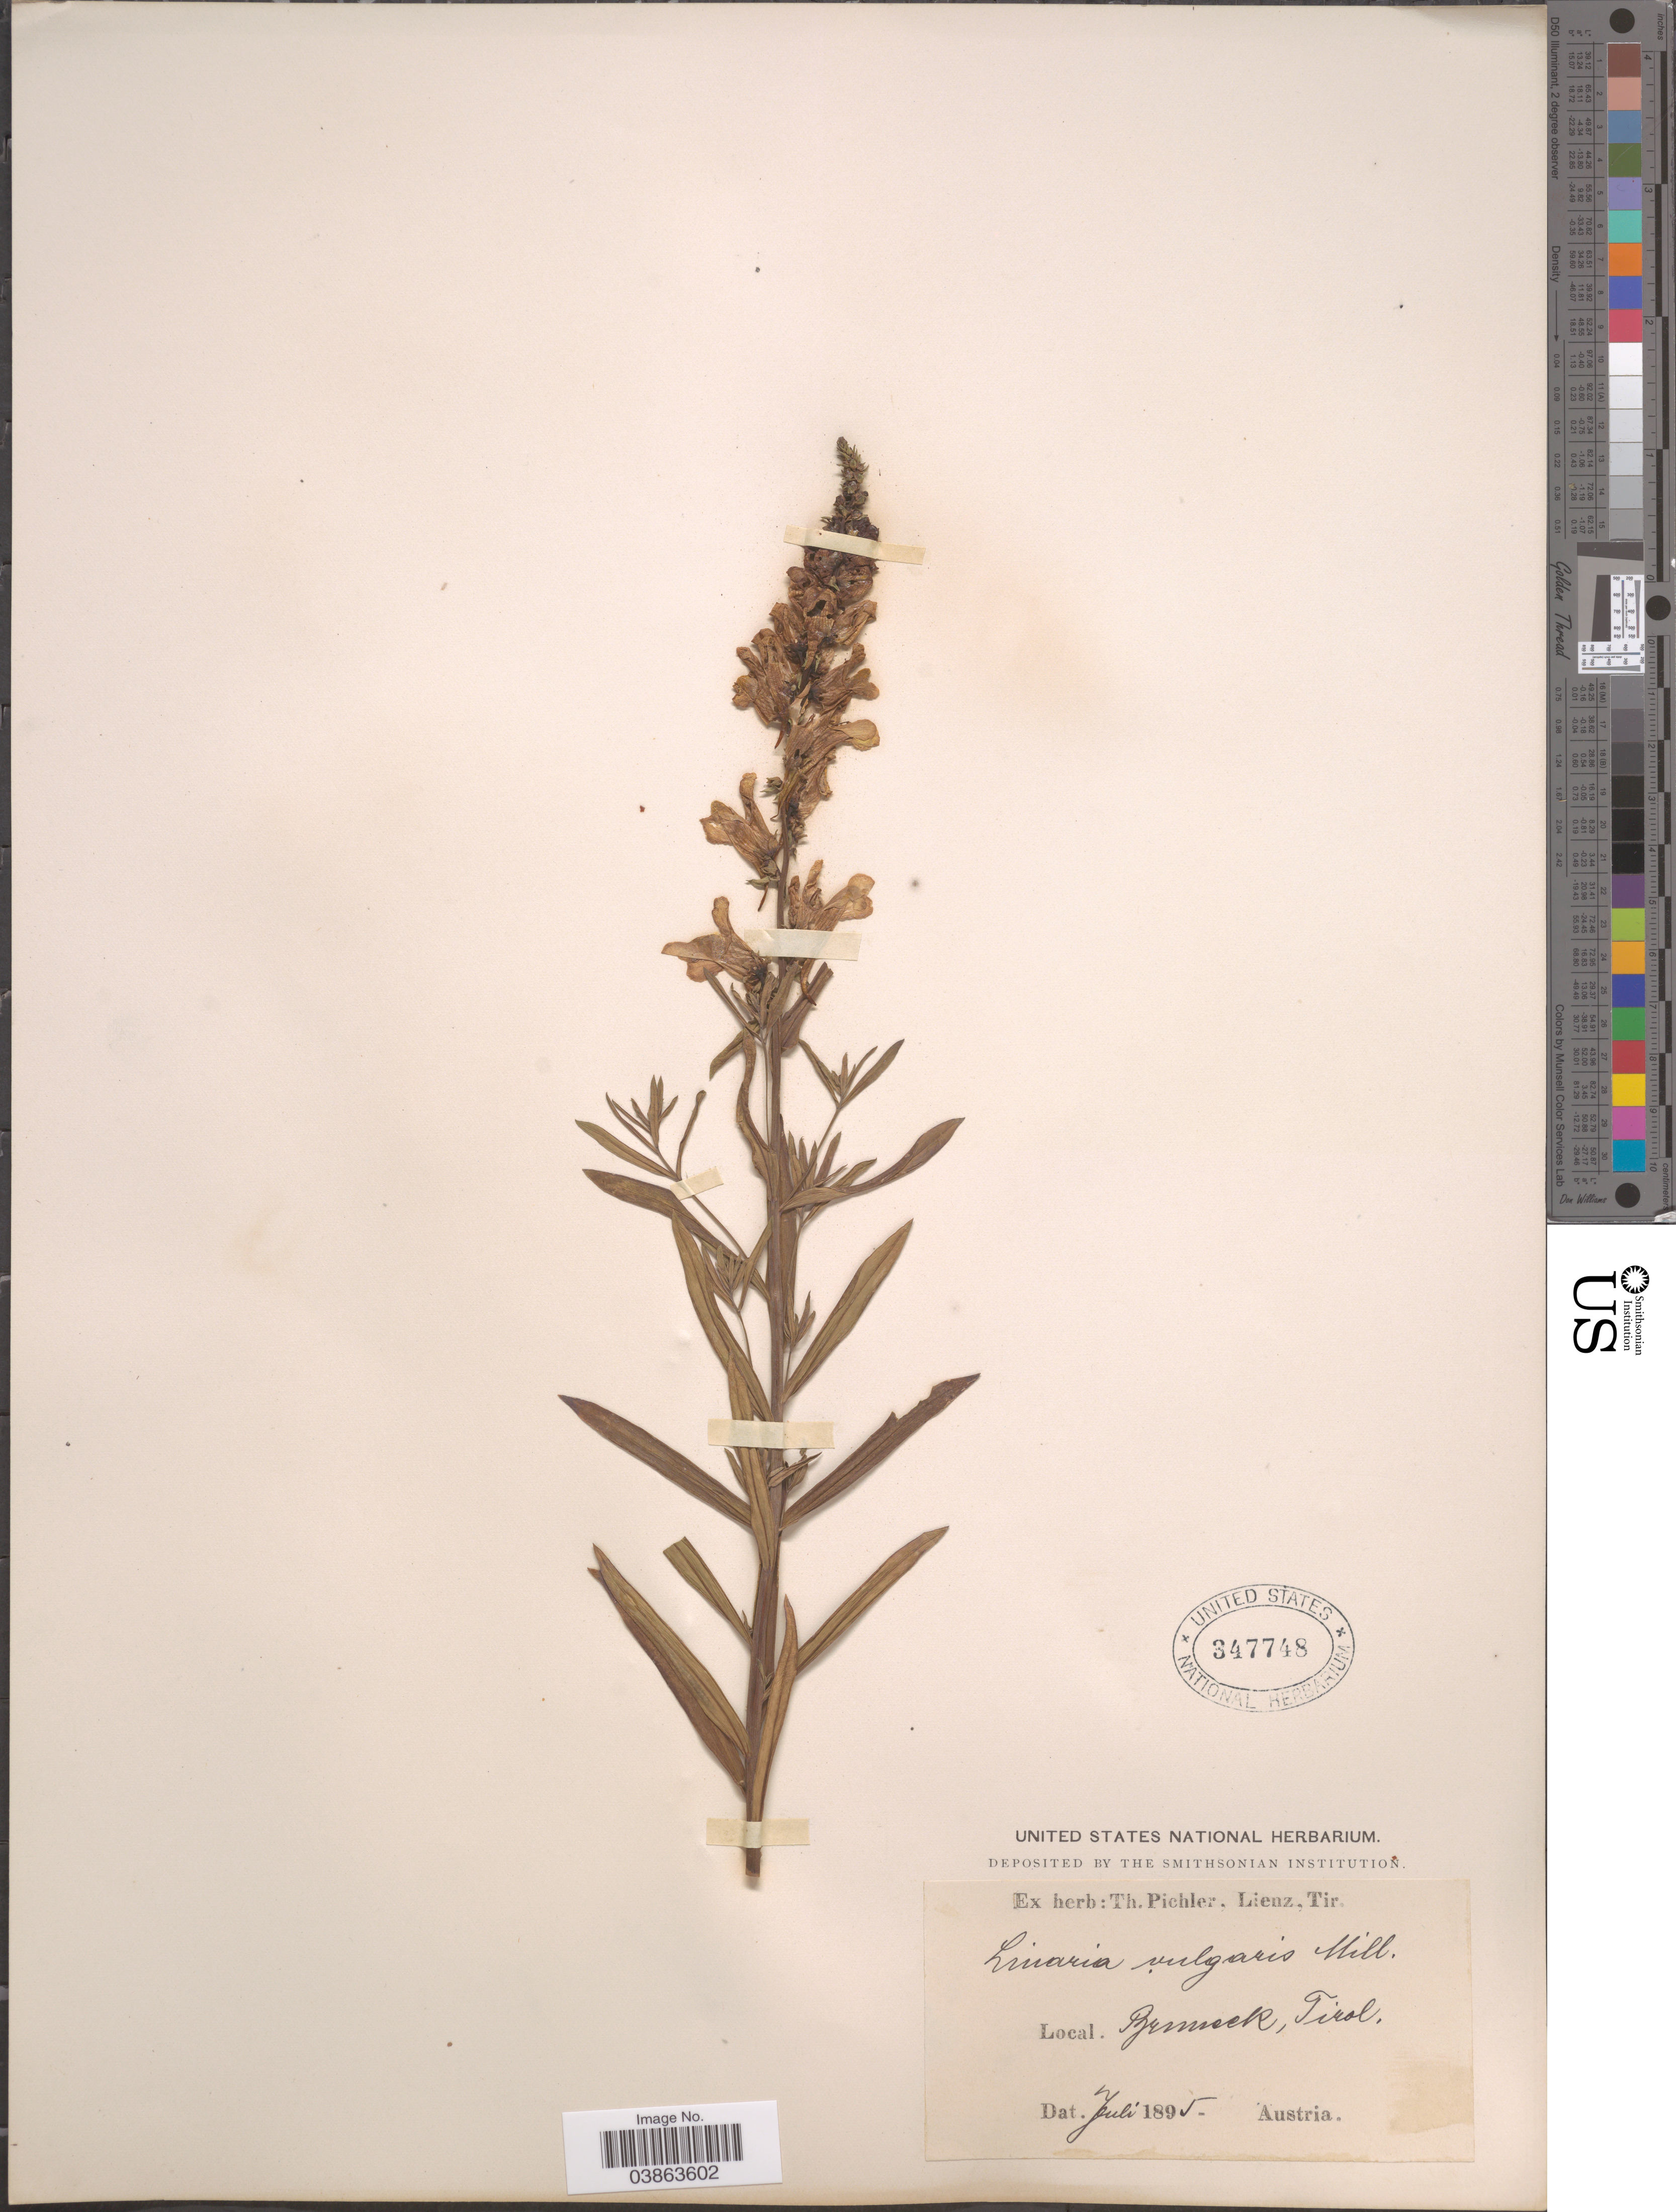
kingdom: Plantae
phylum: Tracheophyta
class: Magnoliopsida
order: Lamiales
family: Plantaginaceae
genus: Linaria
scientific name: Linaria vulgaris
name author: Mill.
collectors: ex herb. T. Pichler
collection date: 1895-07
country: Austria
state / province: Tirol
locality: Runnock. [interpreted]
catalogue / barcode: US 347748